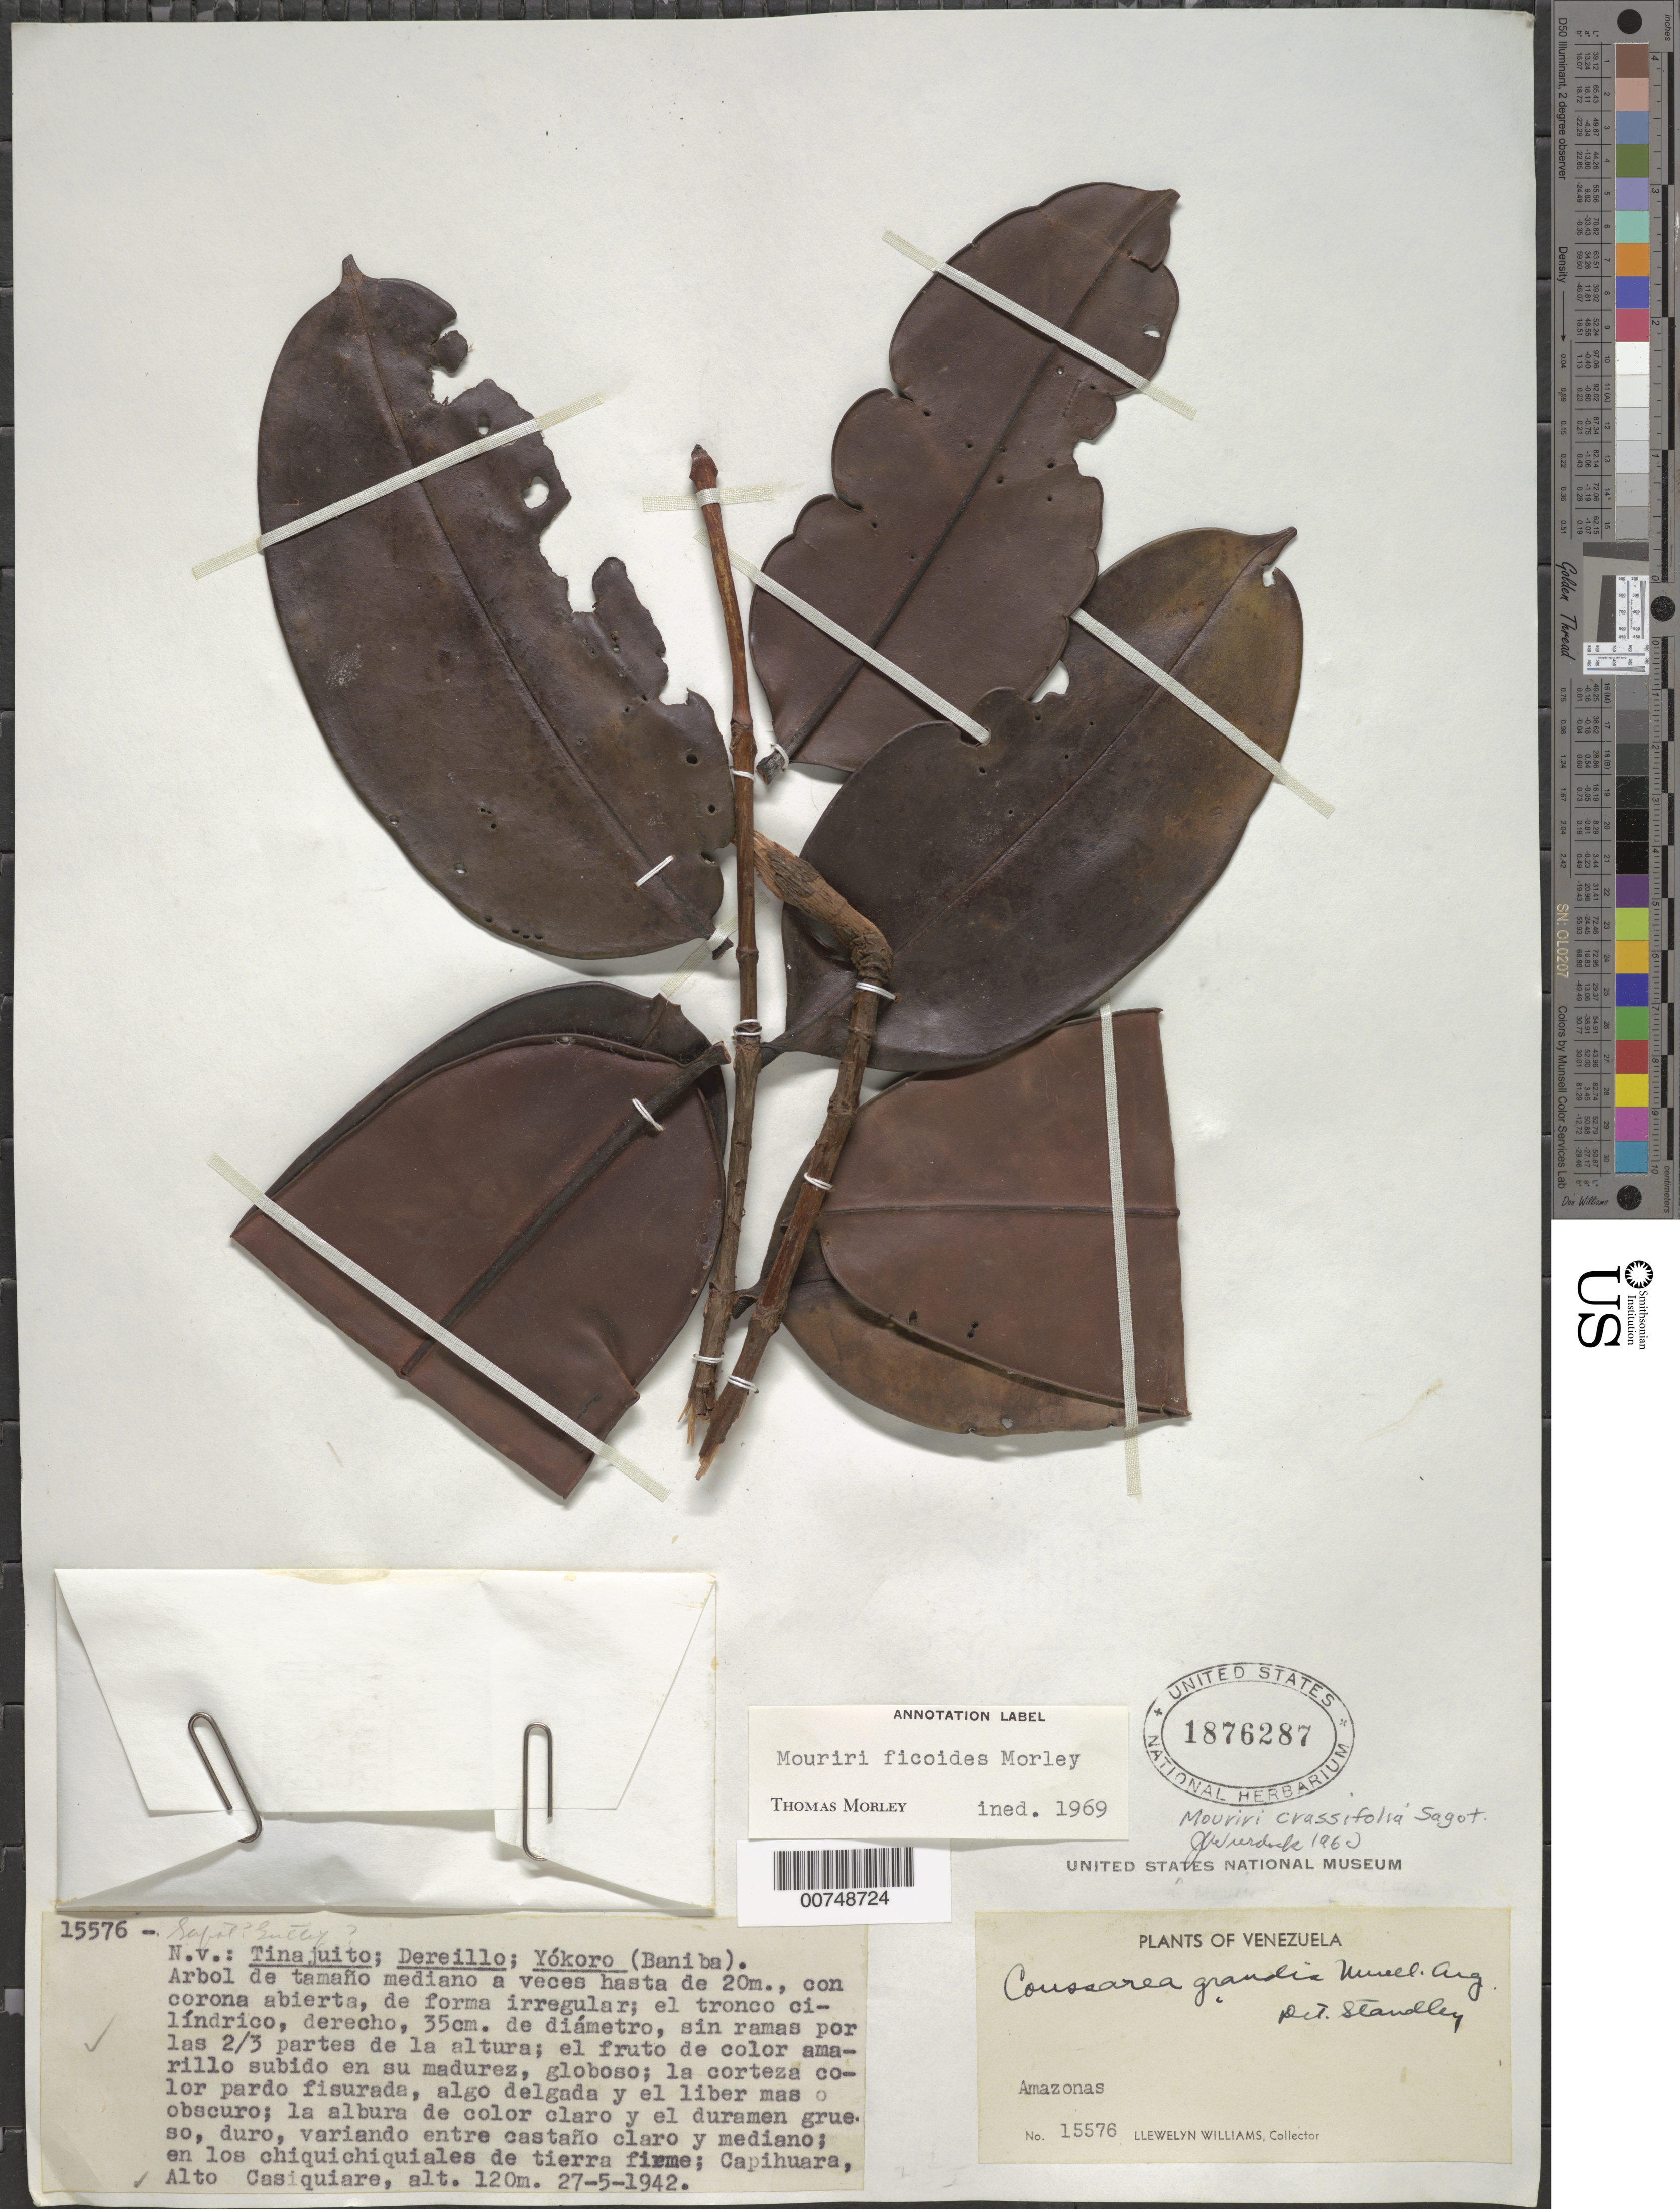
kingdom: Plantae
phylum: Tracheophyta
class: Magnoliopsida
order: Myrtales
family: Melastomataceae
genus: Mouriri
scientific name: Mouriri ficoides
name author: Morley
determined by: Morley, T.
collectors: Ll. Williams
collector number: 15576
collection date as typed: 27-May-42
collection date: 1942-05-27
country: Venezuela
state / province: Amazonas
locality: Capihuara, Alto Casiquiare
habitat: En los chiquichiquiales de tierro firme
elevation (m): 120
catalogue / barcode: US 1876287